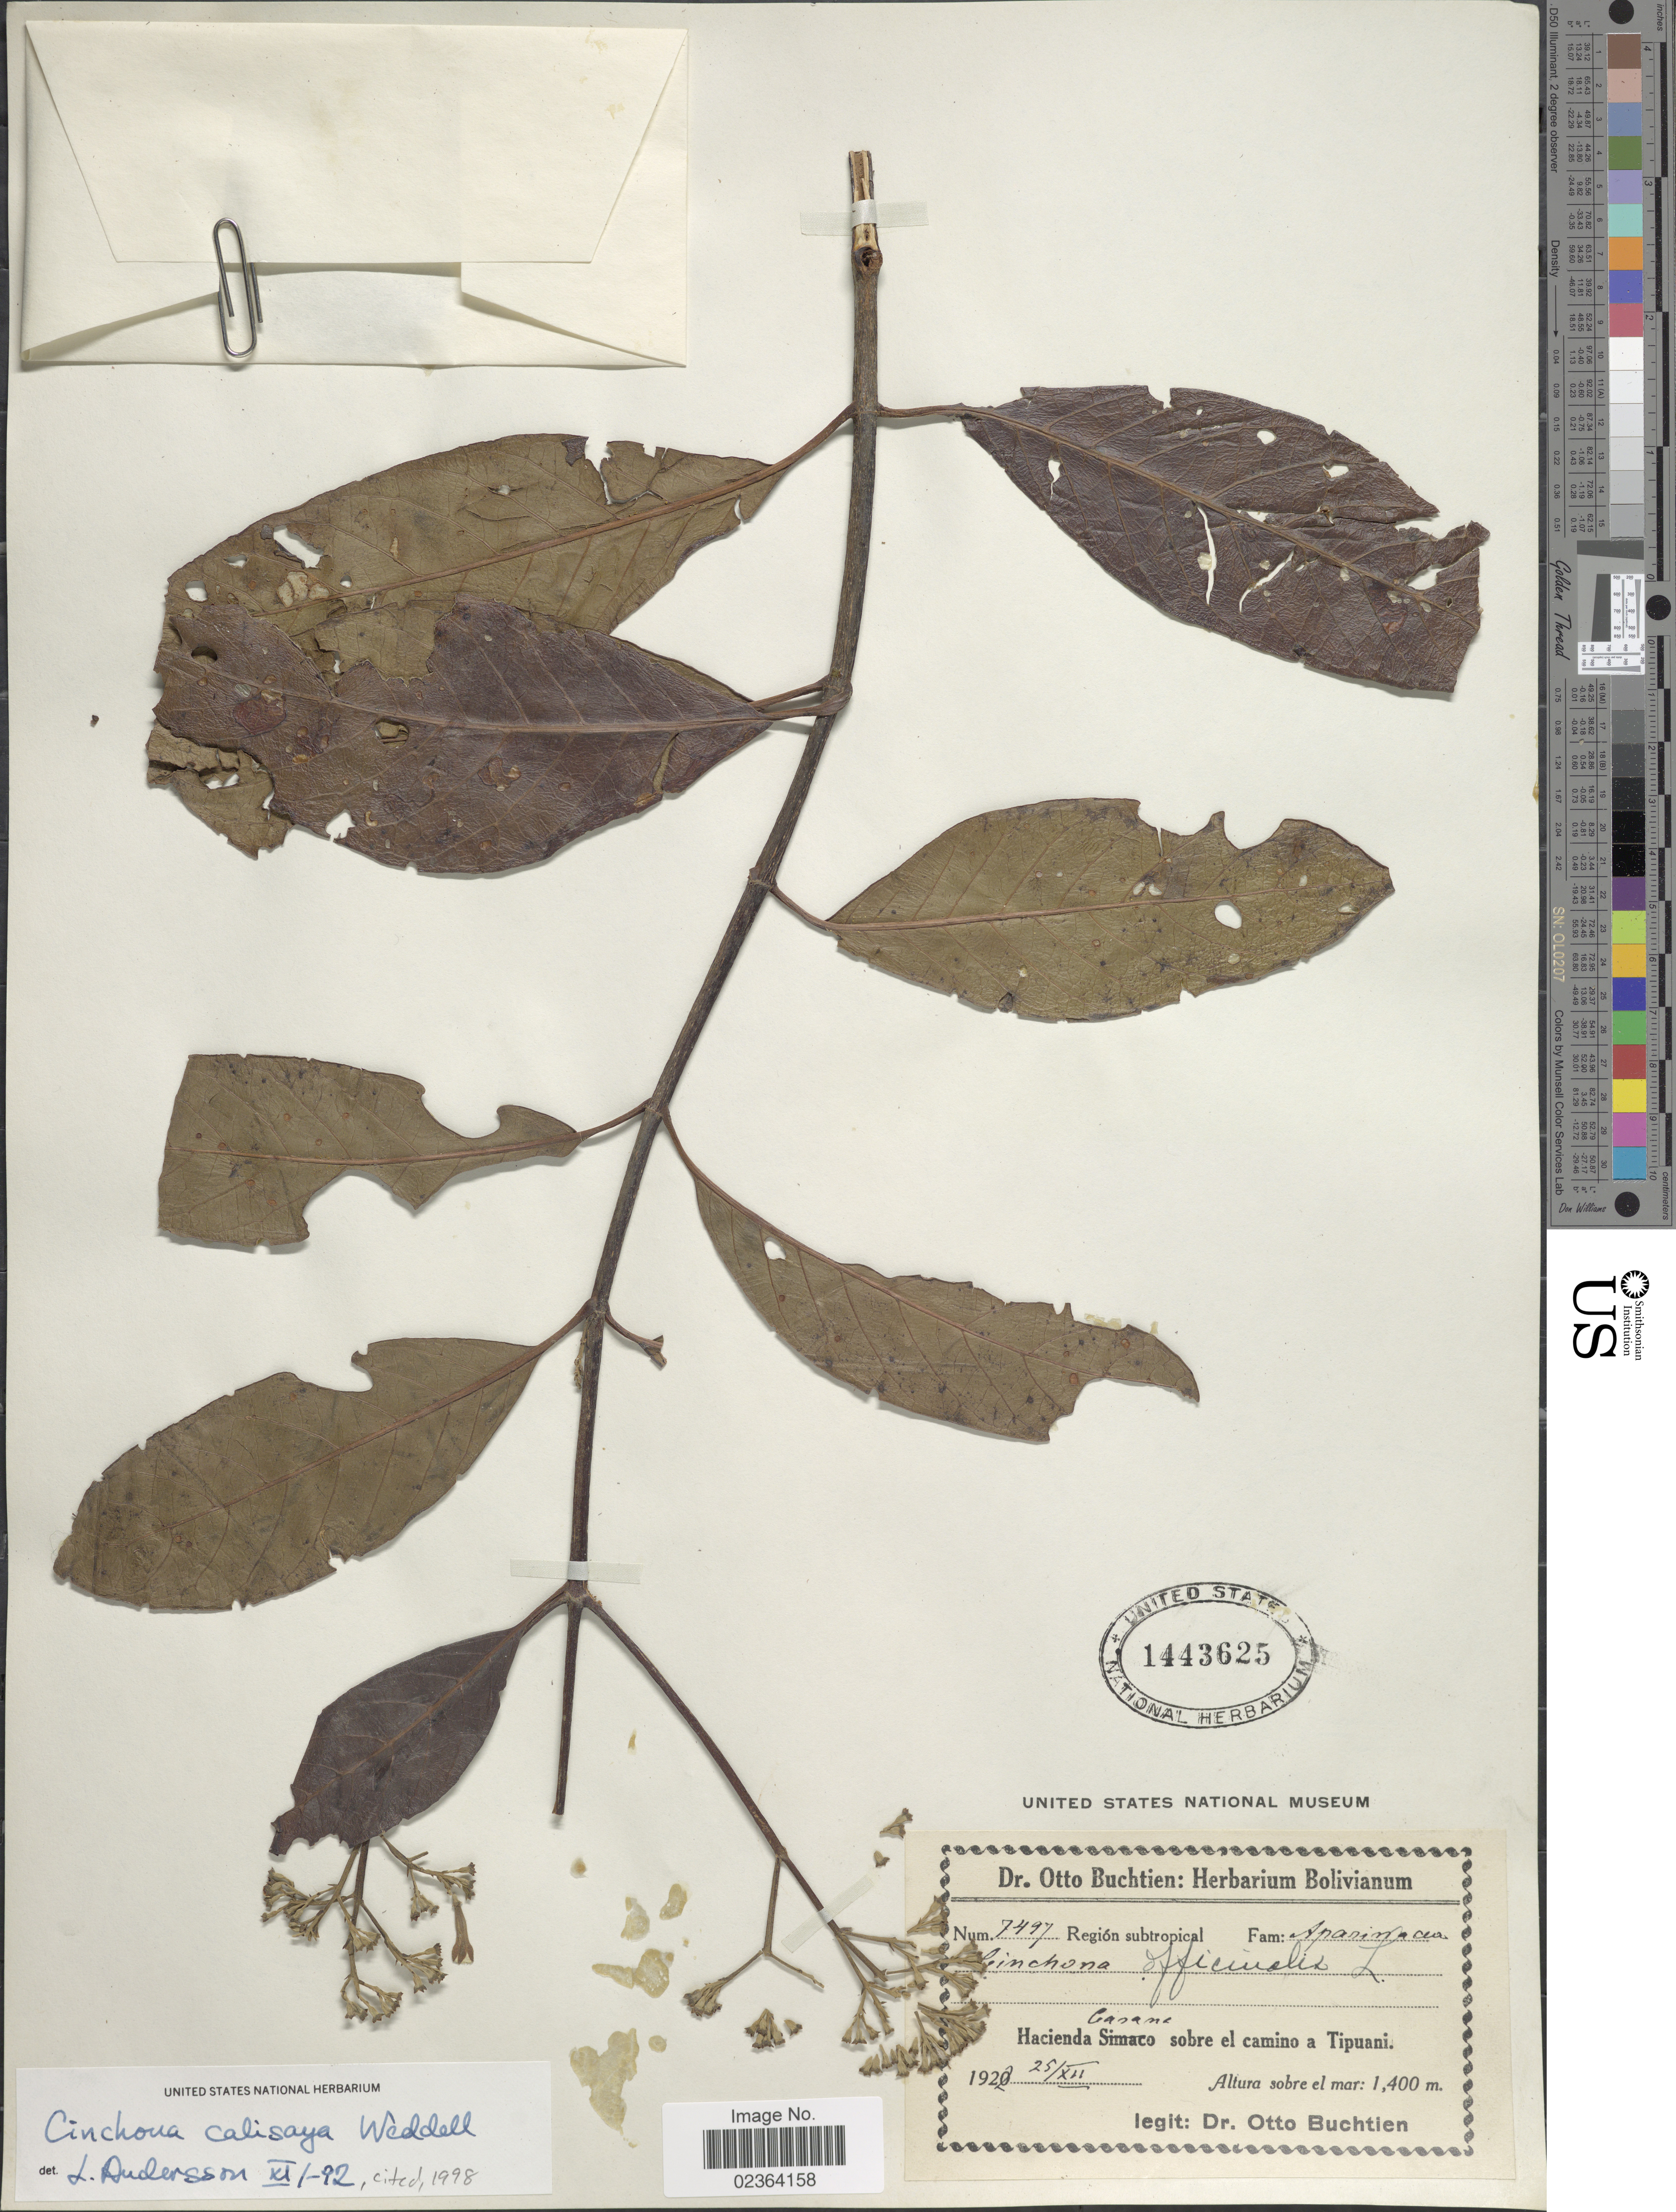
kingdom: Plantae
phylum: Tracheophyta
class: Magnoliopsida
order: Gentianales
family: Rubiaceae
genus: Cinchona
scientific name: Cinchona calisaya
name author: Wedd.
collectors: O. Buchtien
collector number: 7497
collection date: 1922-12-25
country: Bolivia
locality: Hacienda Casana sobre el camino a Tipuani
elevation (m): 1400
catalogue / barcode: US 1443625